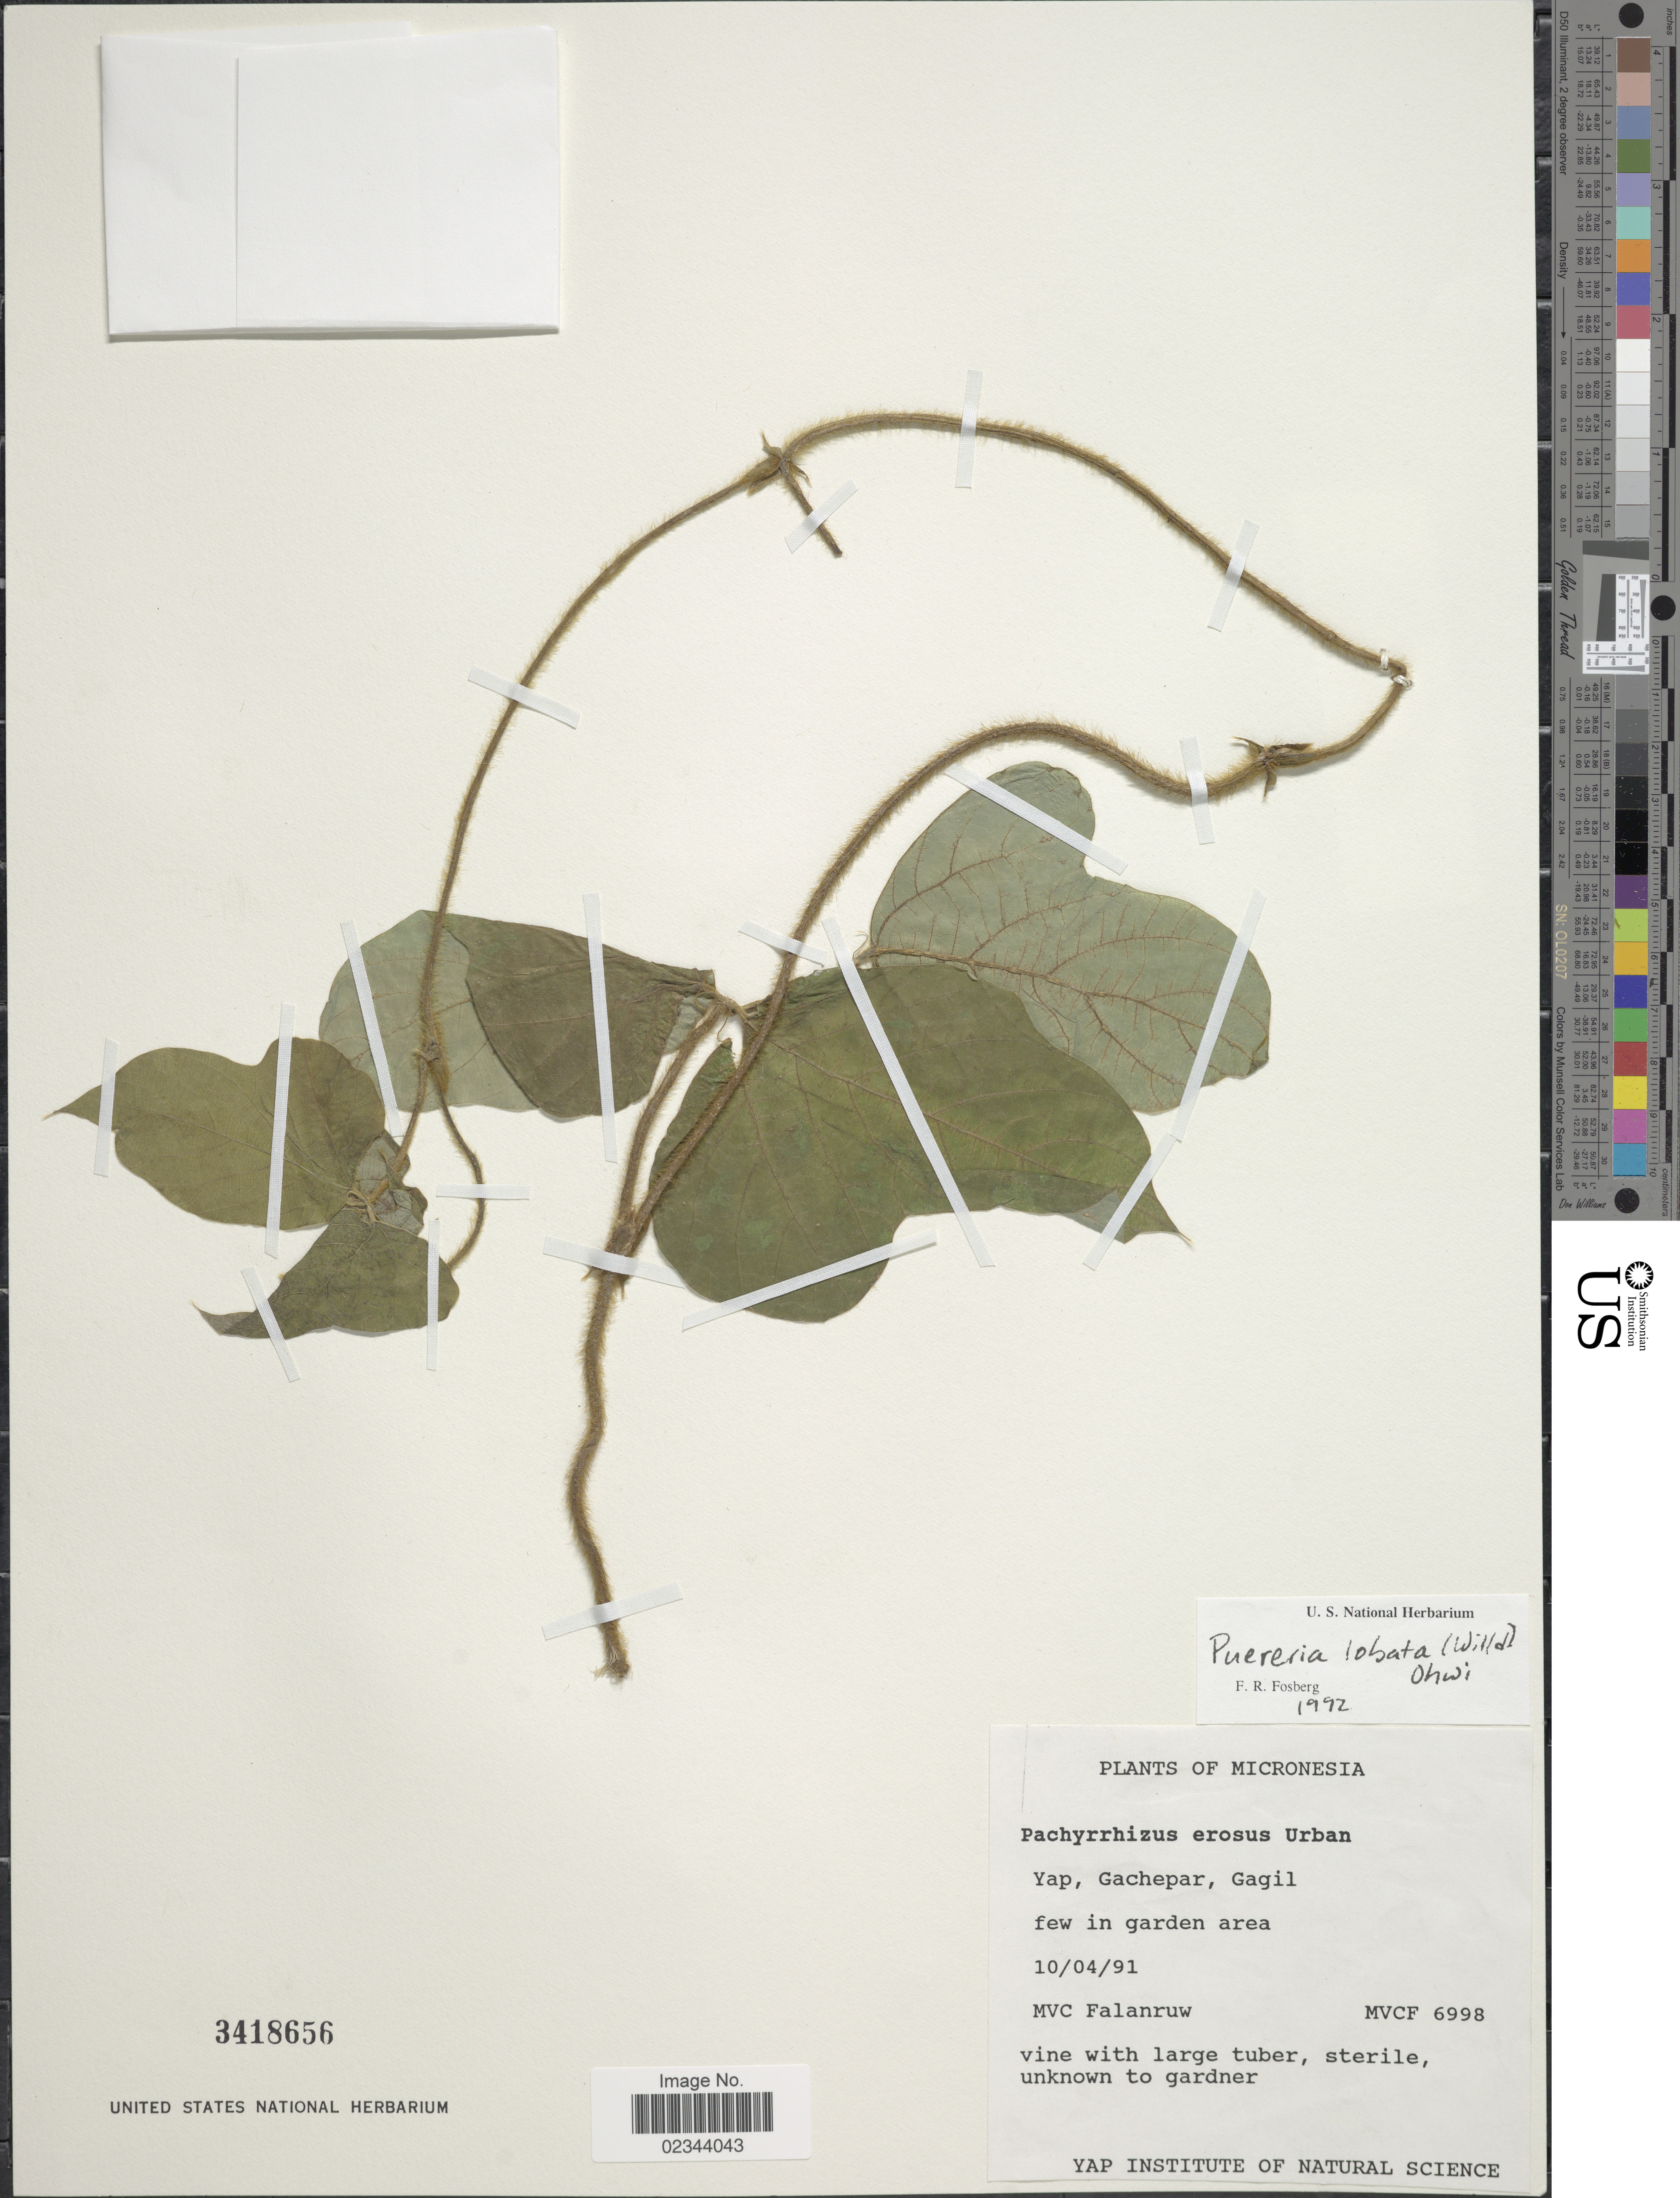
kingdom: Plantae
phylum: Tracheophyta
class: Magnoliopsida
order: Fabales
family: Fabaceae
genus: Pueraria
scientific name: Pueraria lobata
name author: (Willd.) Ohwi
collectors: M. V. Falanruw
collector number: MVCF 6998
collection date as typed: Transcribed d/m/y: 10/4/91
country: Micronesia, Federated States of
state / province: Yap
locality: Gachepar, Gagil,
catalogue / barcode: US 3418656